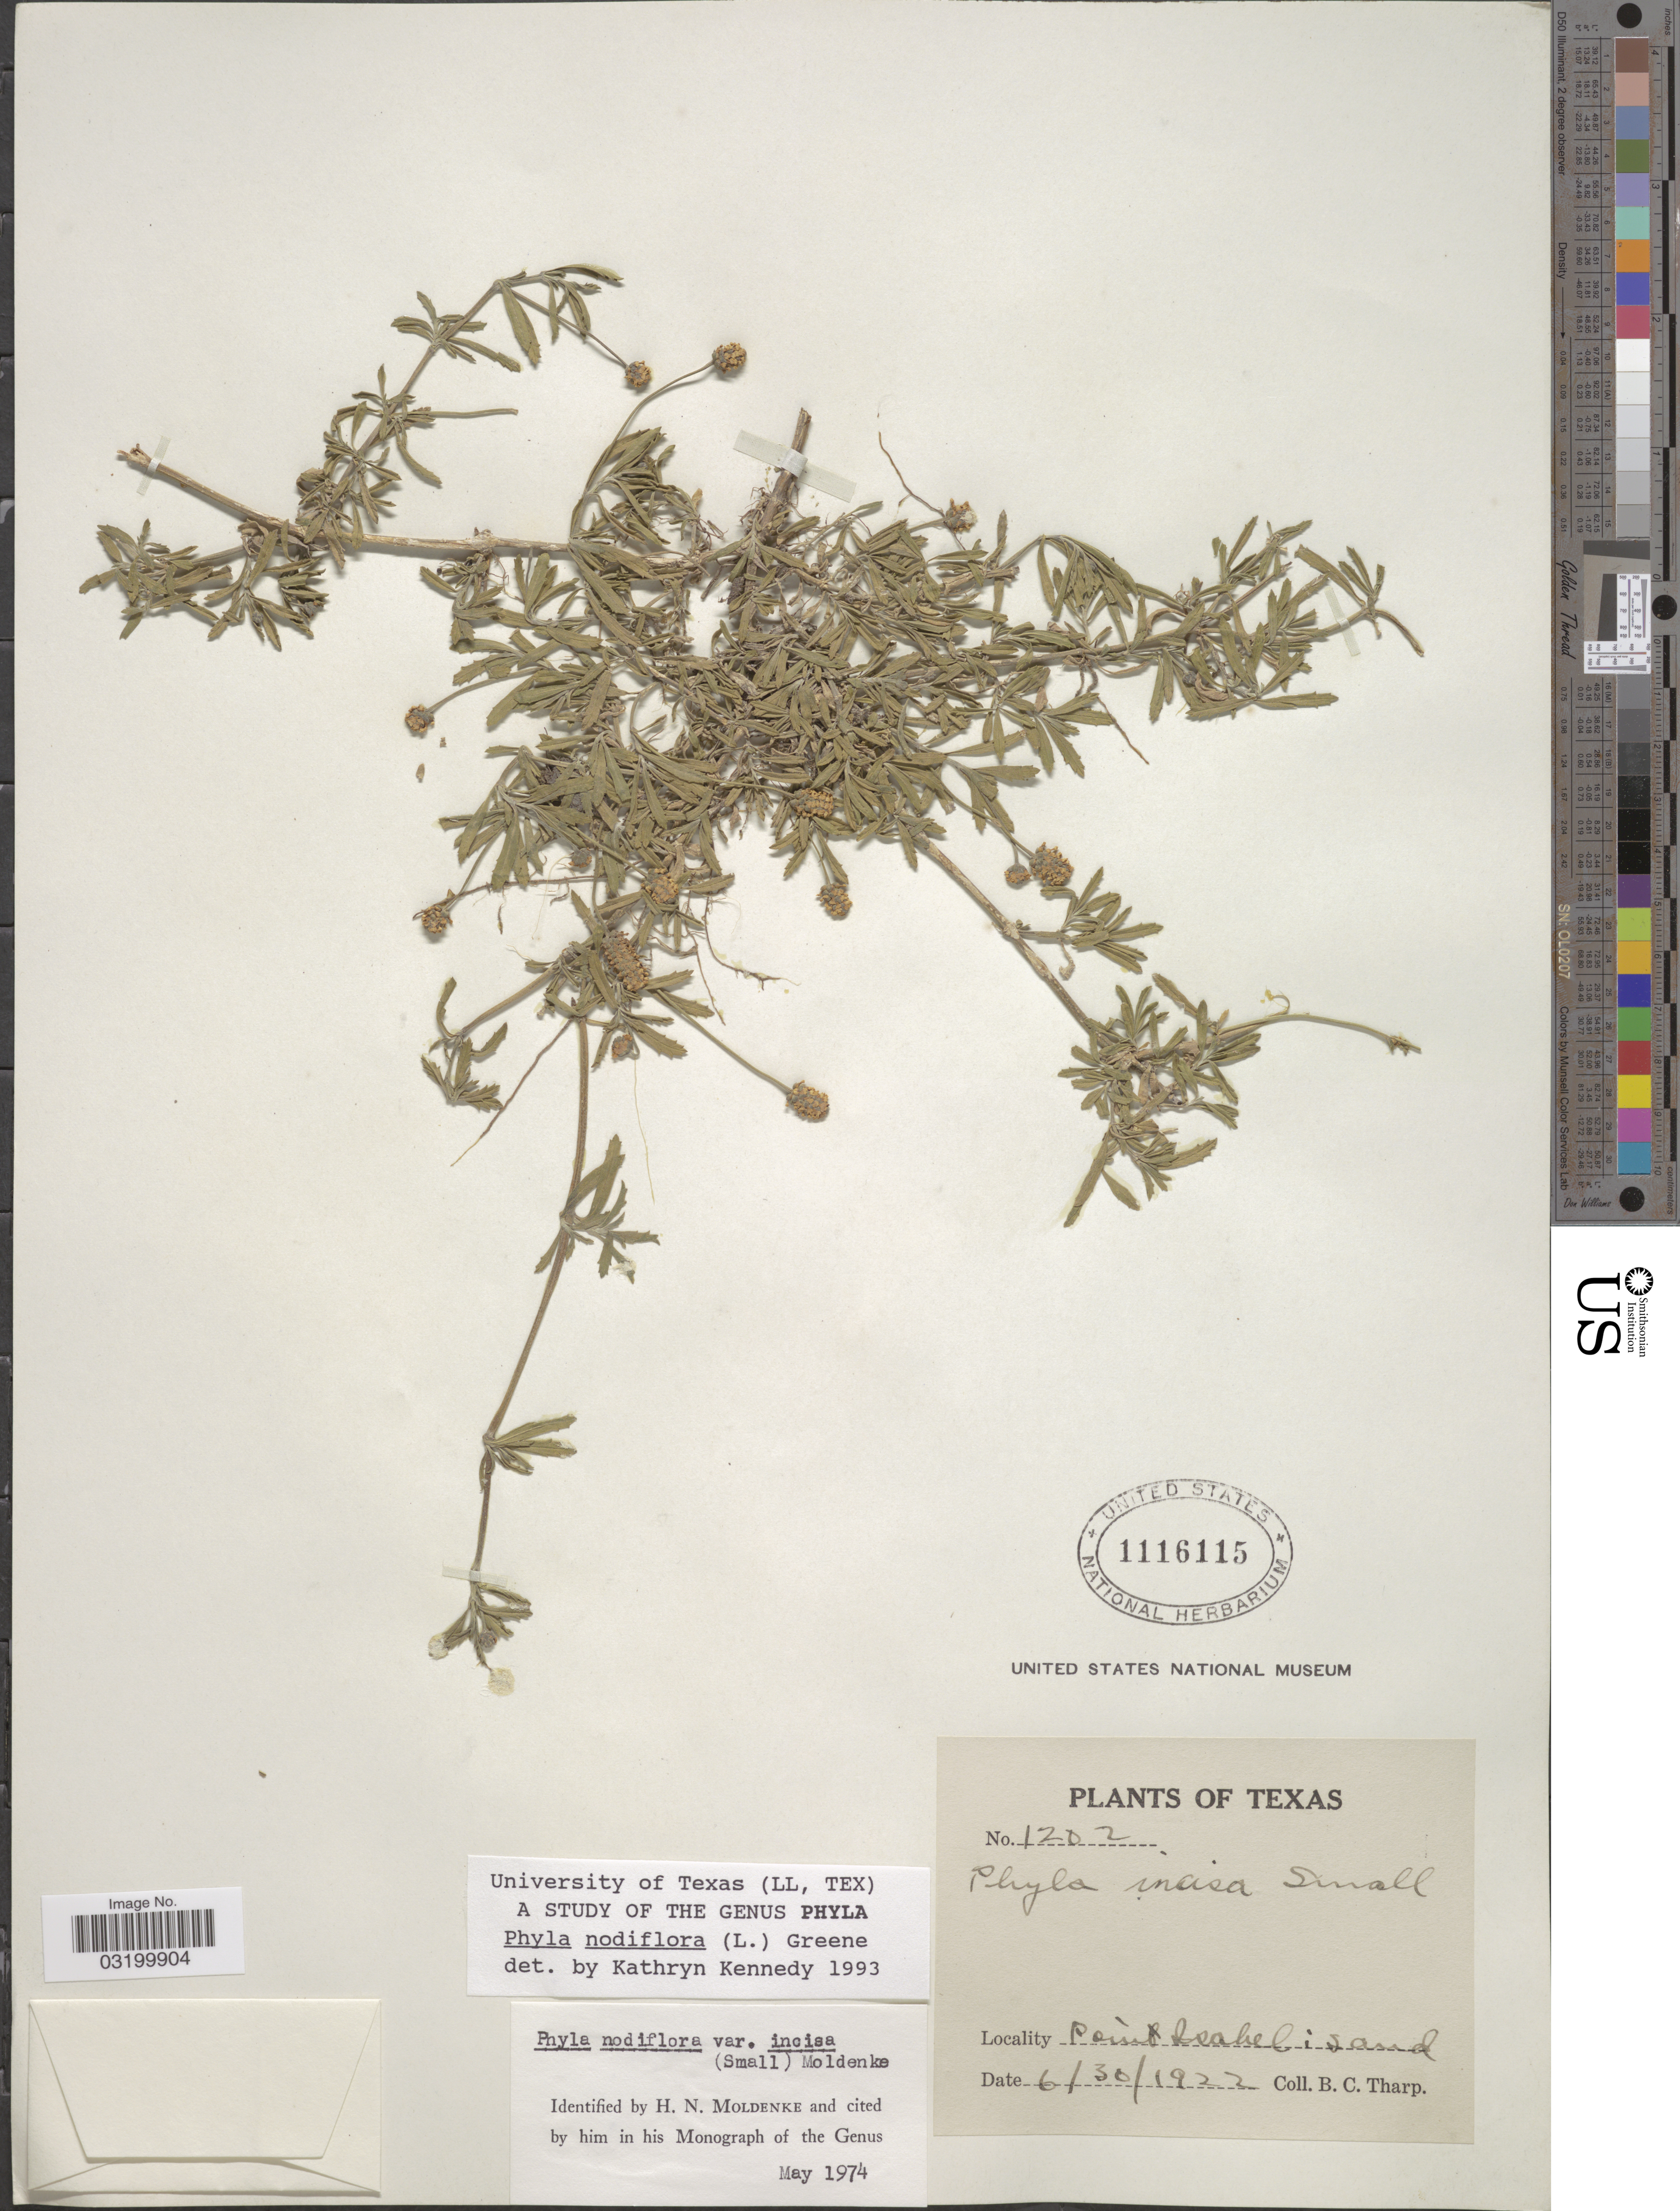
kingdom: Plantae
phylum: Tracheophyta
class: Magnoliopsida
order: Lamiales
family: Verbenaceae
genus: Phyla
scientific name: Phyla nodiflora var. nodiflora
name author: (L.) Greene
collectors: B. C. Tharp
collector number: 1202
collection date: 1922-06-30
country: United States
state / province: Texas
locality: Point Isabel.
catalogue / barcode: US 1116115